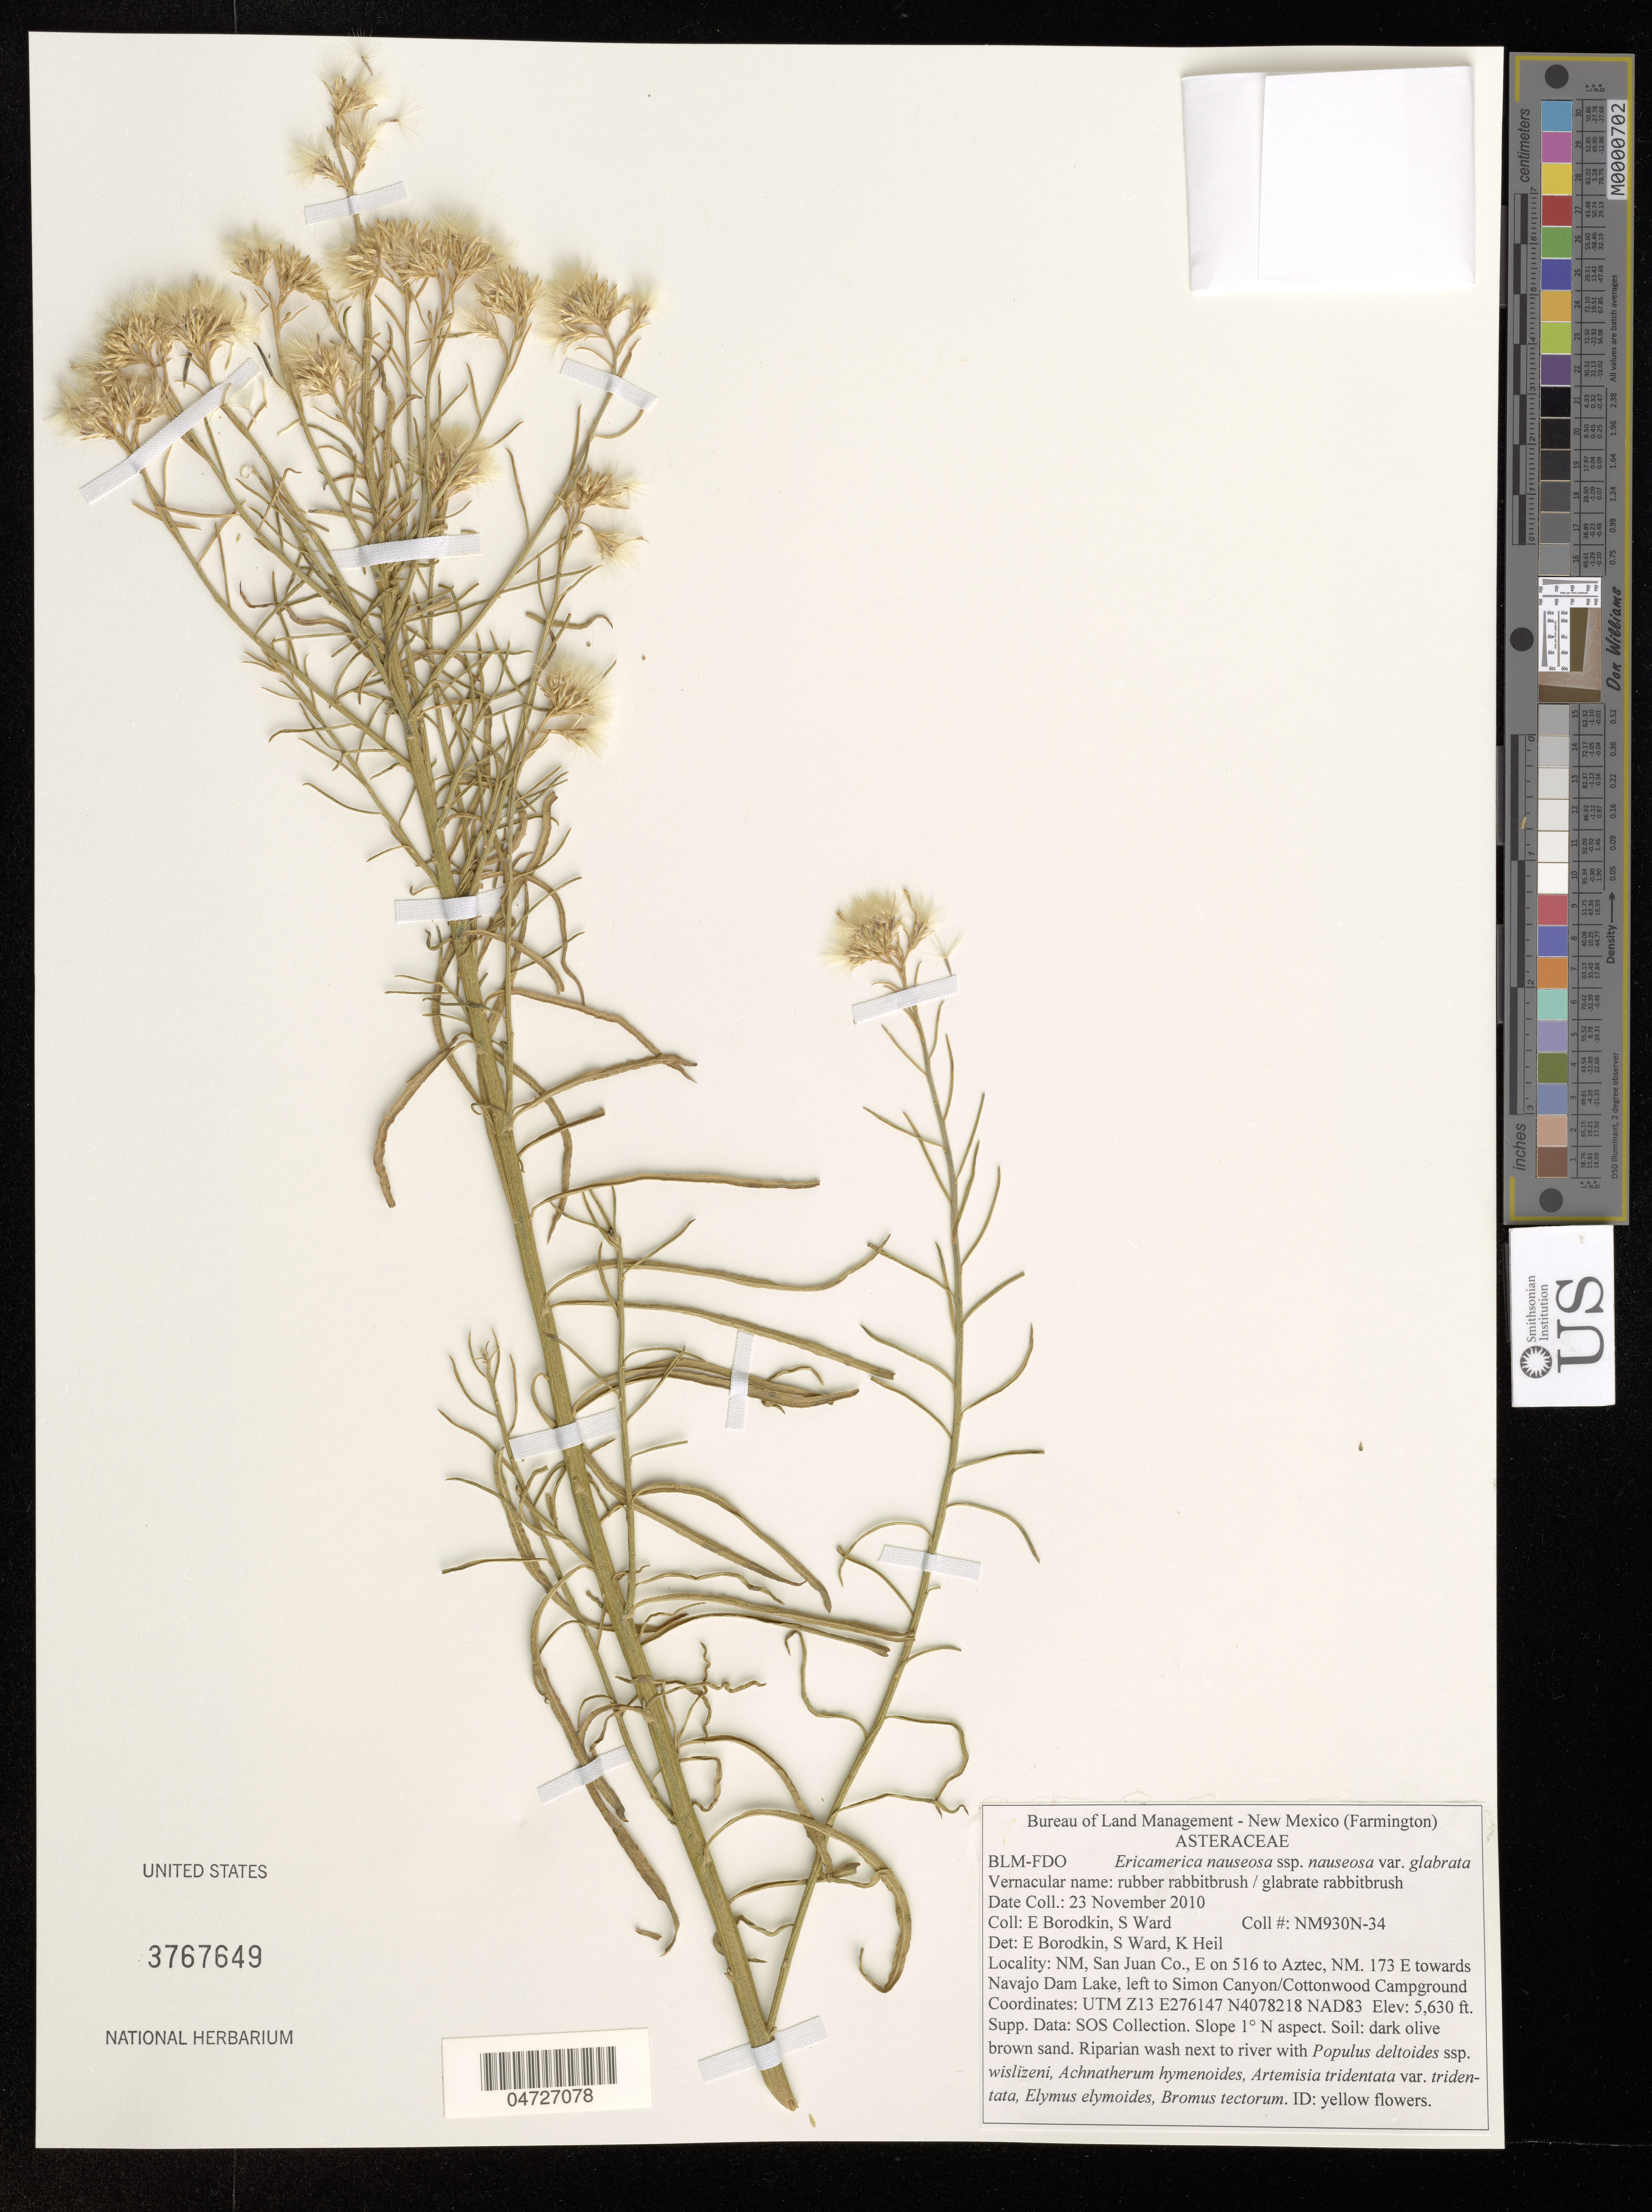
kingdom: Plantae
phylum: Tracheophyta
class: Magnoliopsida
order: Asterales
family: Asteraceae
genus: Ericameria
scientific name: Ericameria nauseosa subsp. nauseosa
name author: (Pall. ex Pursh) G.L. Nesom & G.I. Baird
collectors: E. Borodkin & S. Ward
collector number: NM930N-34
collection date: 2010-11-23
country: United States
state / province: New Mexico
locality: San Juan Co., E on 516 to Aztec. 173 E towards Navajo Dam Lake, left to Simon Canyon/ Cottonwood Campground.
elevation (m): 1716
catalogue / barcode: US 3767649